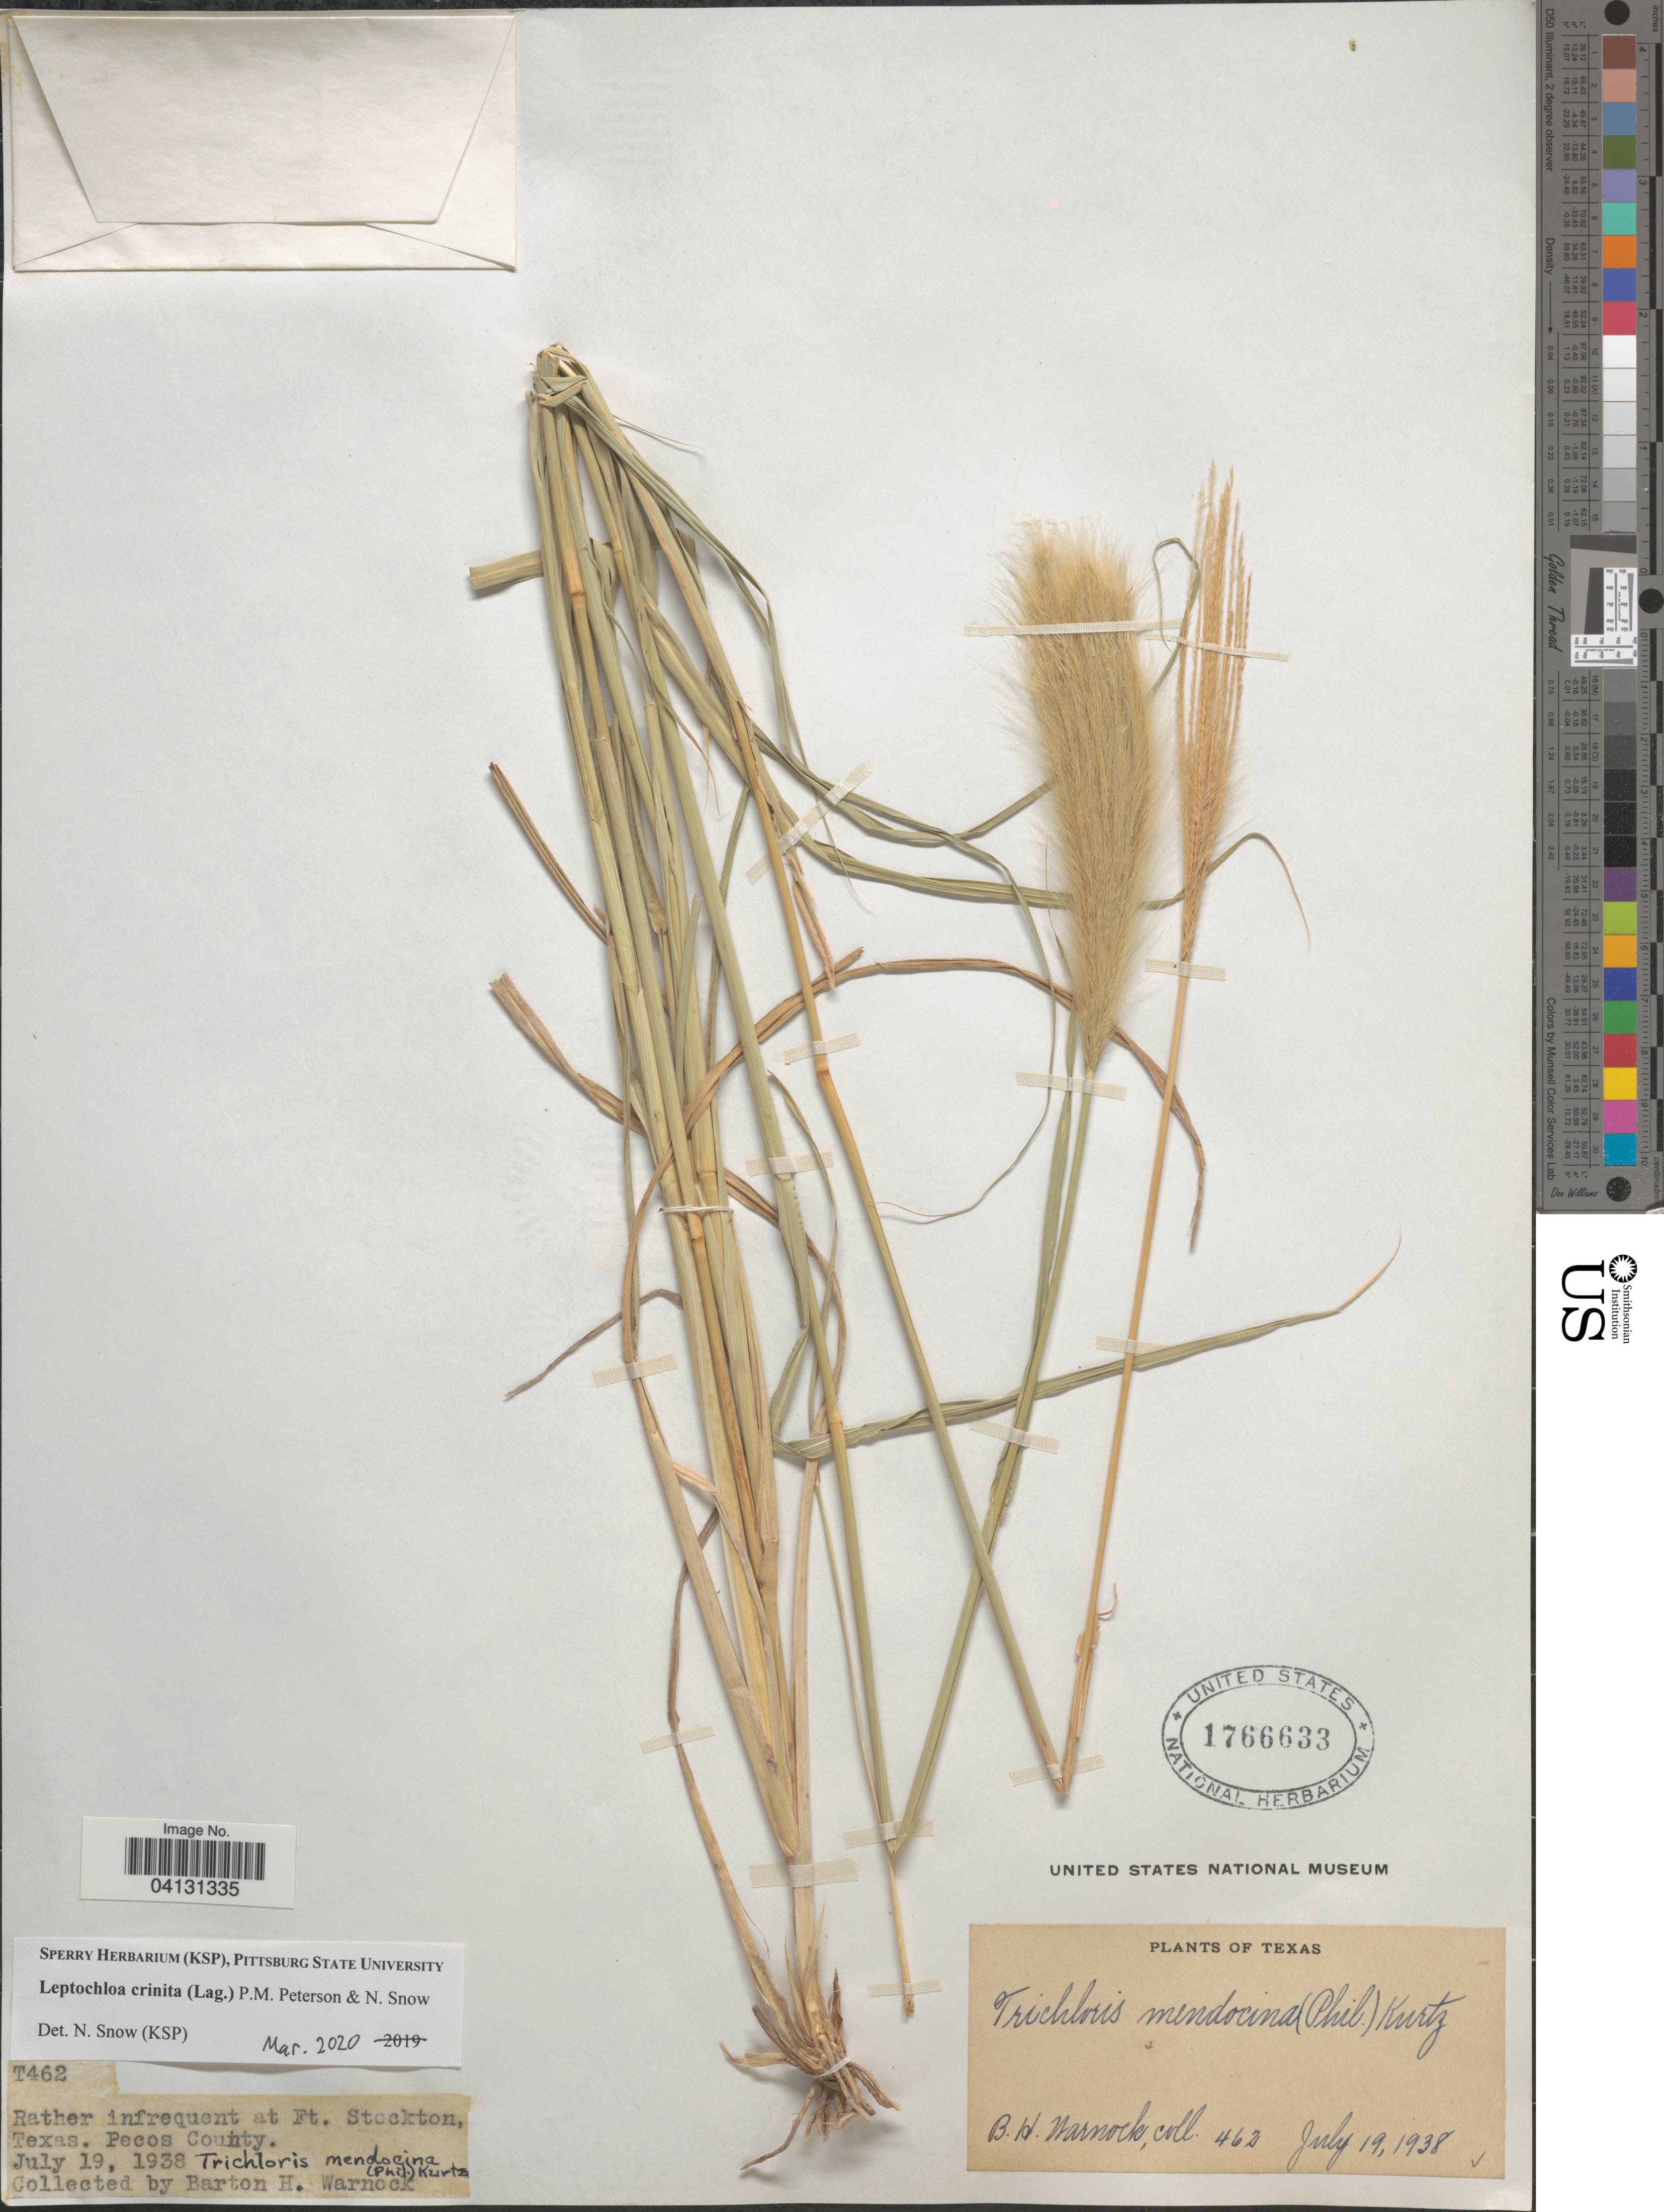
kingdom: Plantae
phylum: Tracheophyta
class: Liliopsida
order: Poales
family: Poaceae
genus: Leptochloa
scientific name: Leptochloa crinita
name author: (Lag.) P.M. Peterson & N. Snow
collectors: B. H. Warnock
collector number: T462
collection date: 1938-07-19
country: United States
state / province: Texas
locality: At Ft. Stockton. Pecos County.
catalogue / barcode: US 1766633